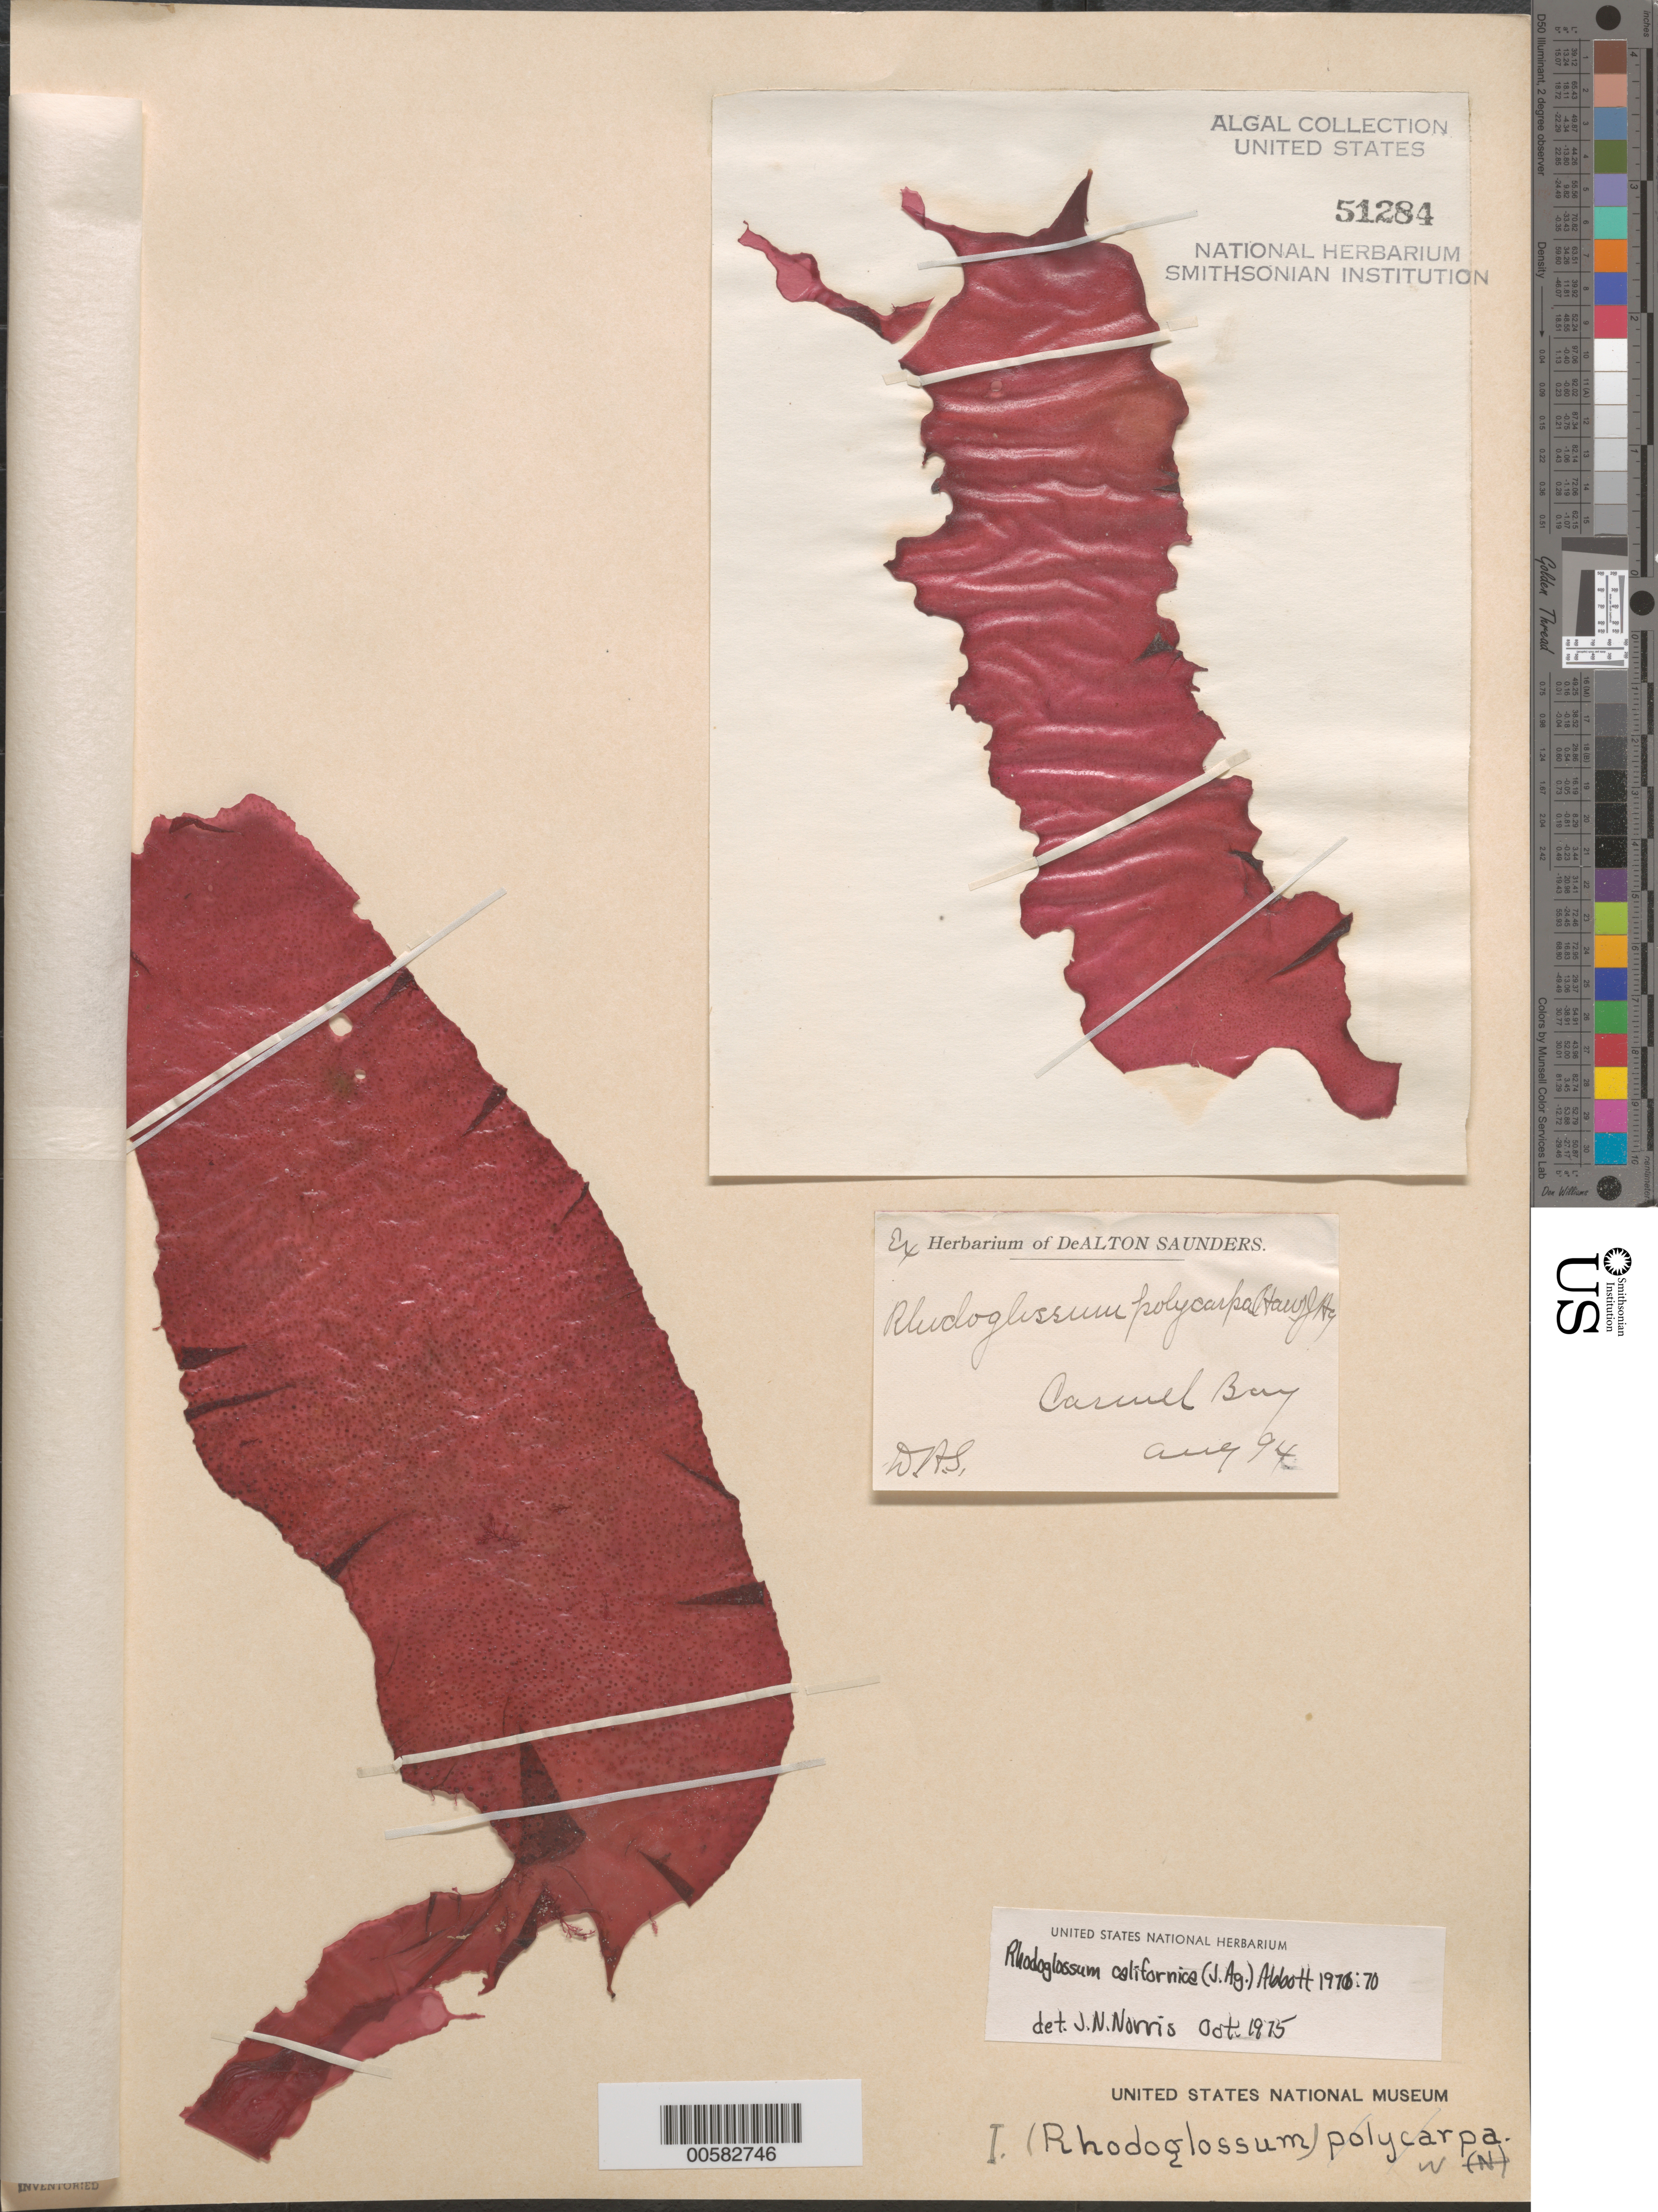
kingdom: Plantae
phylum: Rhodophyta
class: Florideophyceae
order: Gigartinales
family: Gigartinaceae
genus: Mazzaella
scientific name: Mazzaella californica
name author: (J. Agardh) G. De Toni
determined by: Algae name updating Project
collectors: D. Saunders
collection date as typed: Aug 1894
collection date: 1894-08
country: United States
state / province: California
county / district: Monterey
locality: Carmel Bay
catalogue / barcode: US 51284